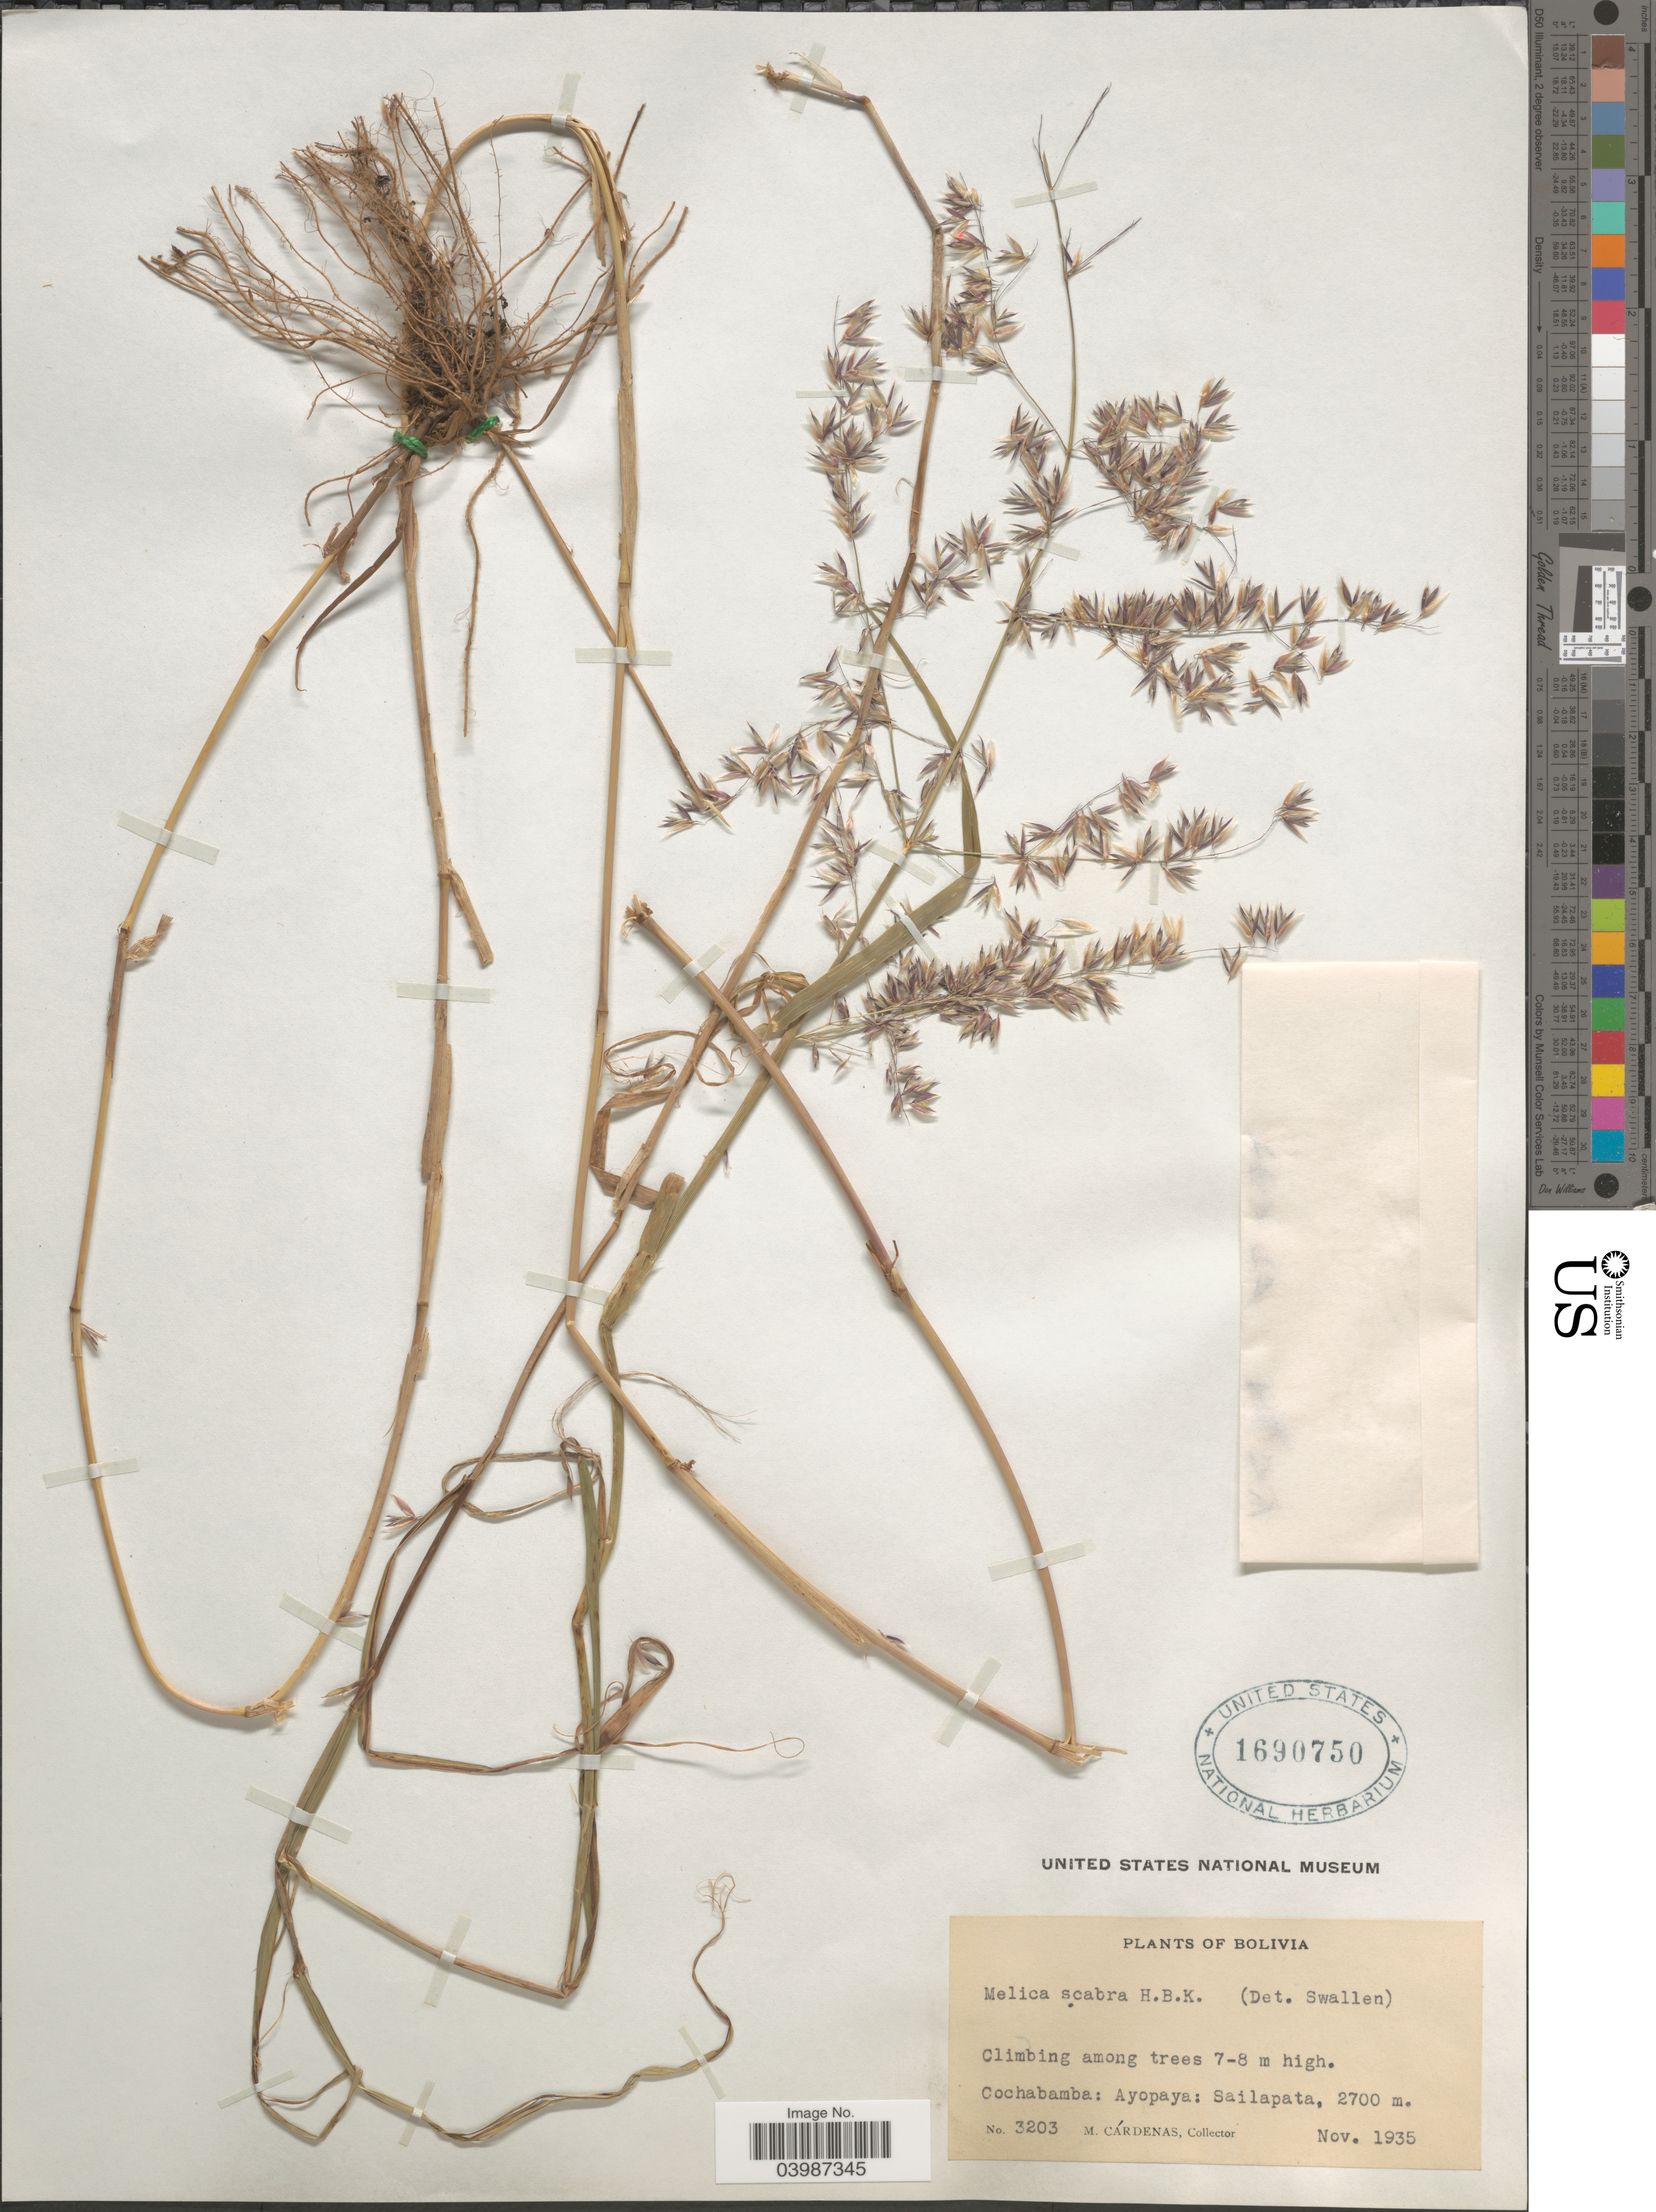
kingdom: Plantae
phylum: Tracheophyta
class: Liliopsida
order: Poales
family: Poaceae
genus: Melica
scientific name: Melica scabra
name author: Kunth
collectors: M. Cárdenas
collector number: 3203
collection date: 1935-11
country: Bolivia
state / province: Cochabamba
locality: Ayopaya: Sailapata.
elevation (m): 2700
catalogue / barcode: US 1690750